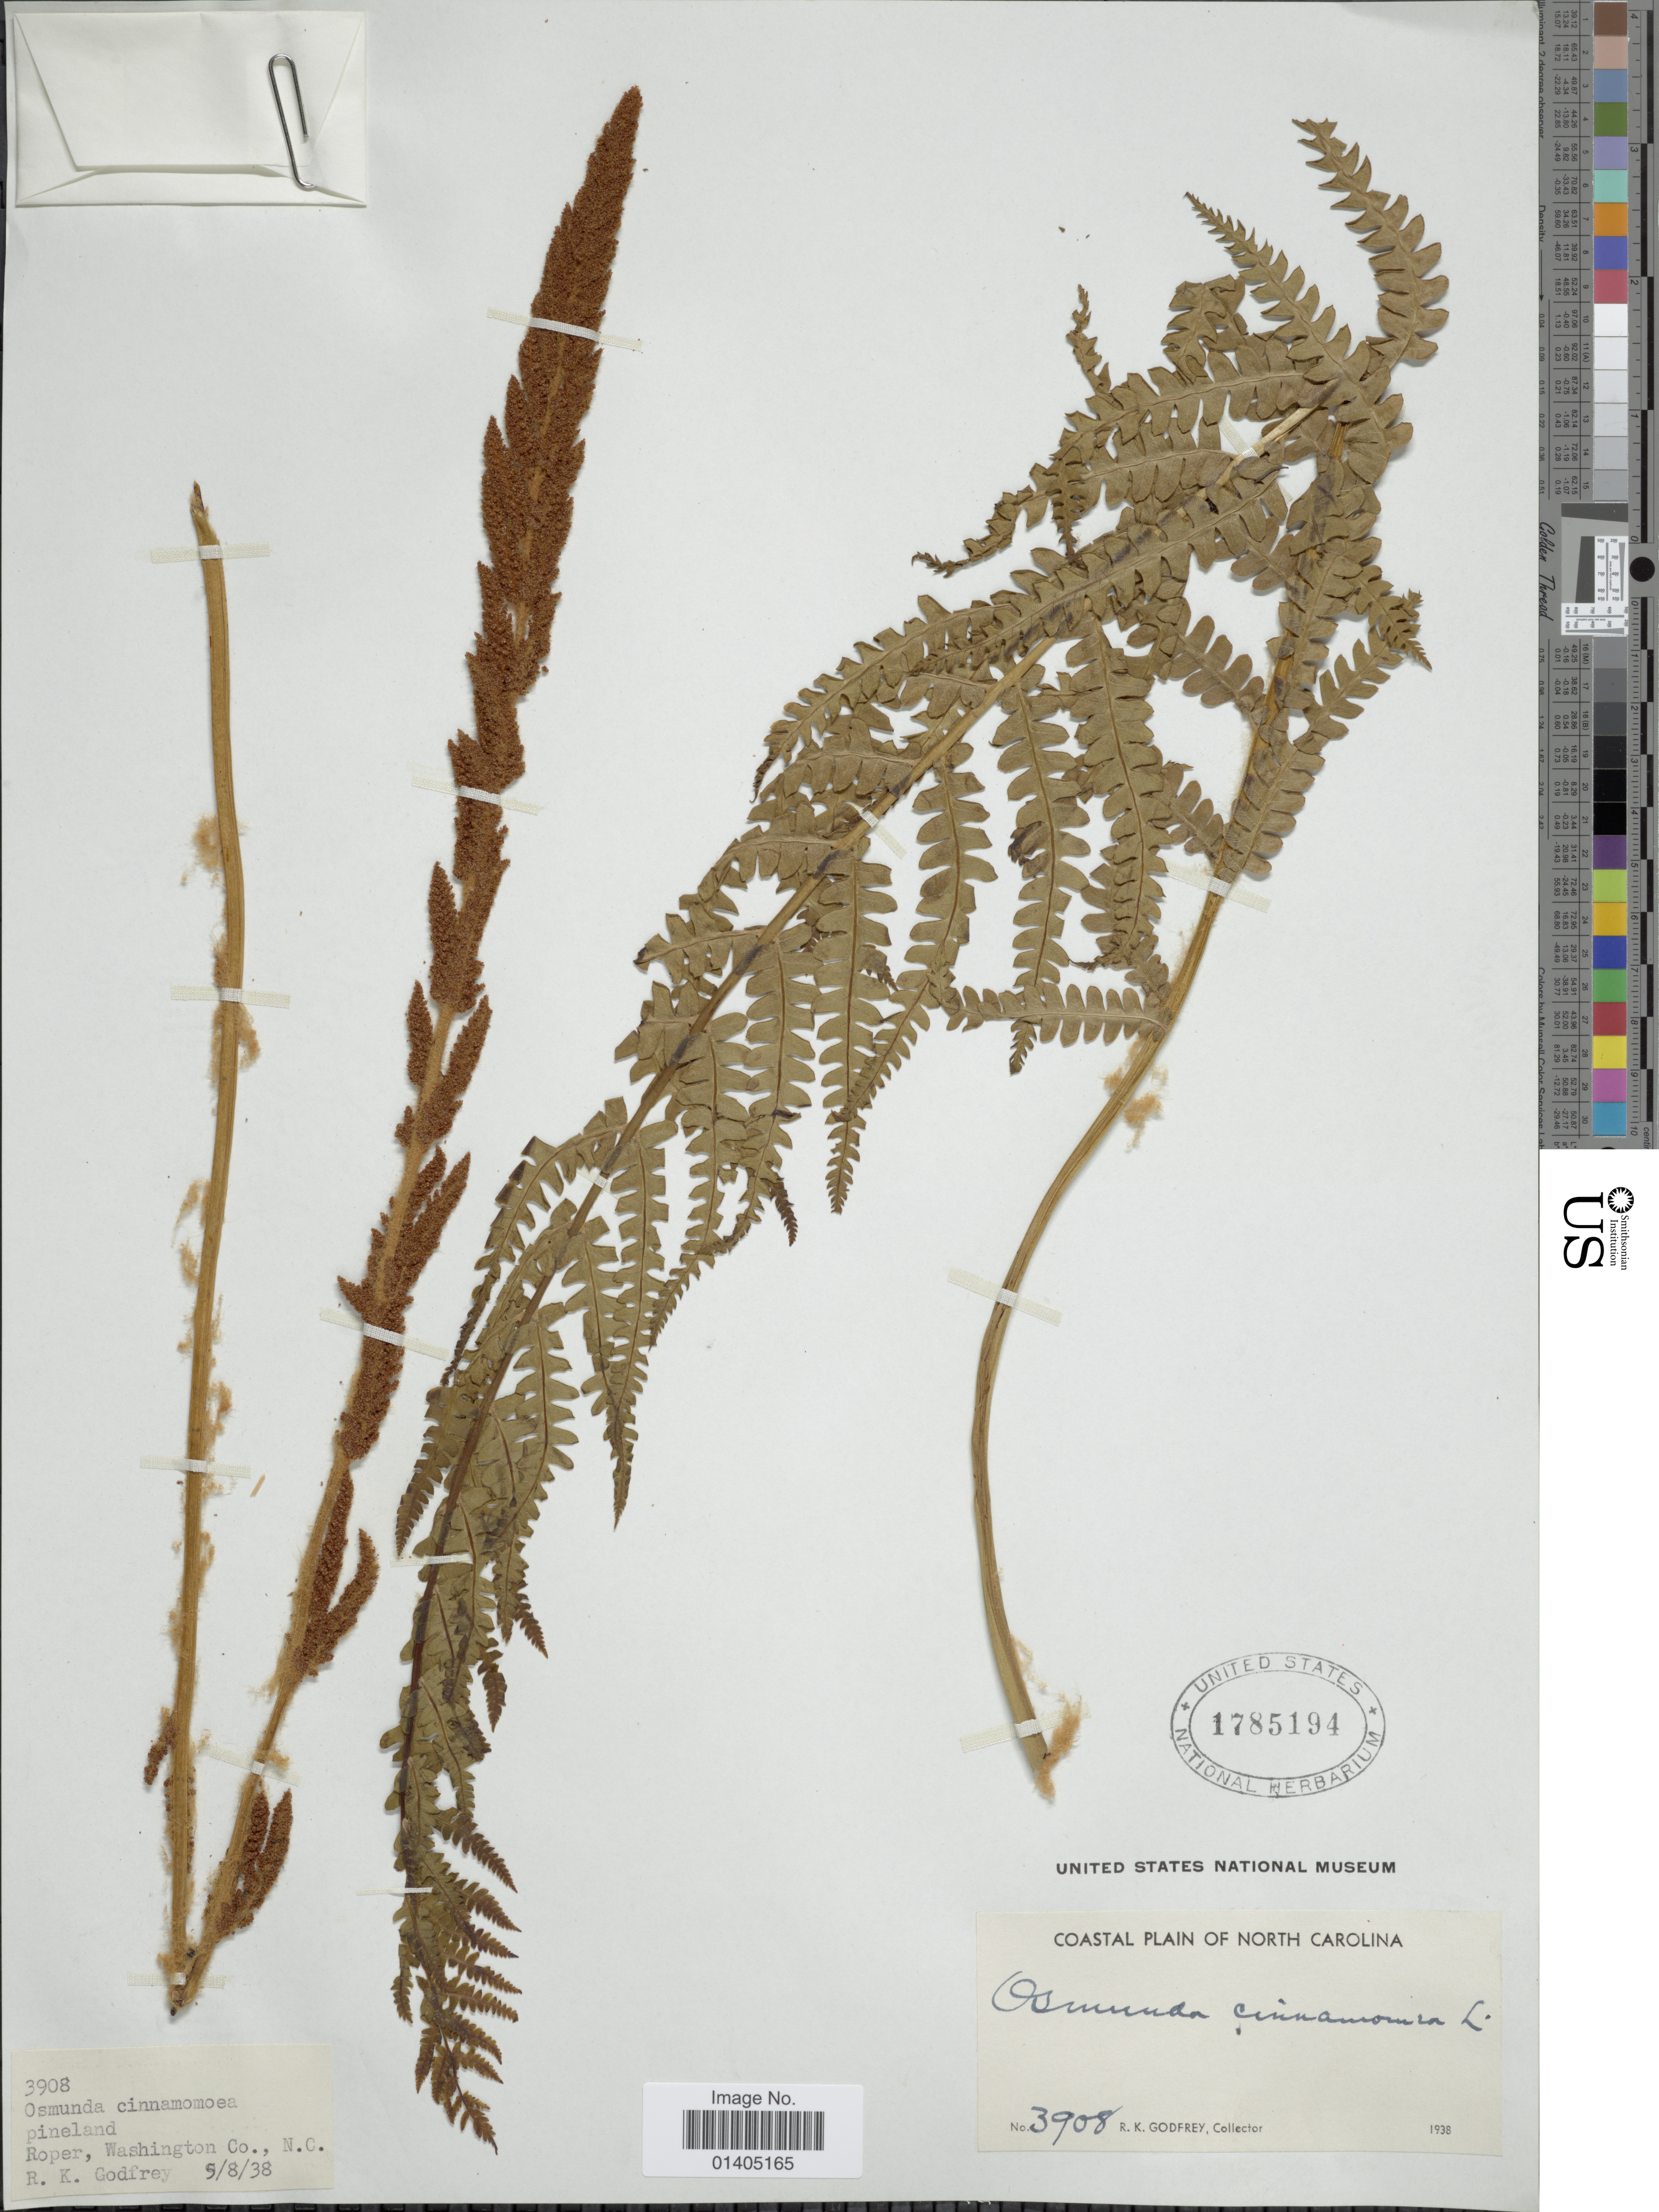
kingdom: Plantae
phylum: Tracheophyta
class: Polypodiopsida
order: Osmundales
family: Osmundaceae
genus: Osmundastrum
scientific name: Osmundastrum cinnamomeum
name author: (L.) C. Presl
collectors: R. K. Godfrey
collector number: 3908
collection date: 1938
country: United States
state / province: North Carolina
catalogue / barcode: US 1785194